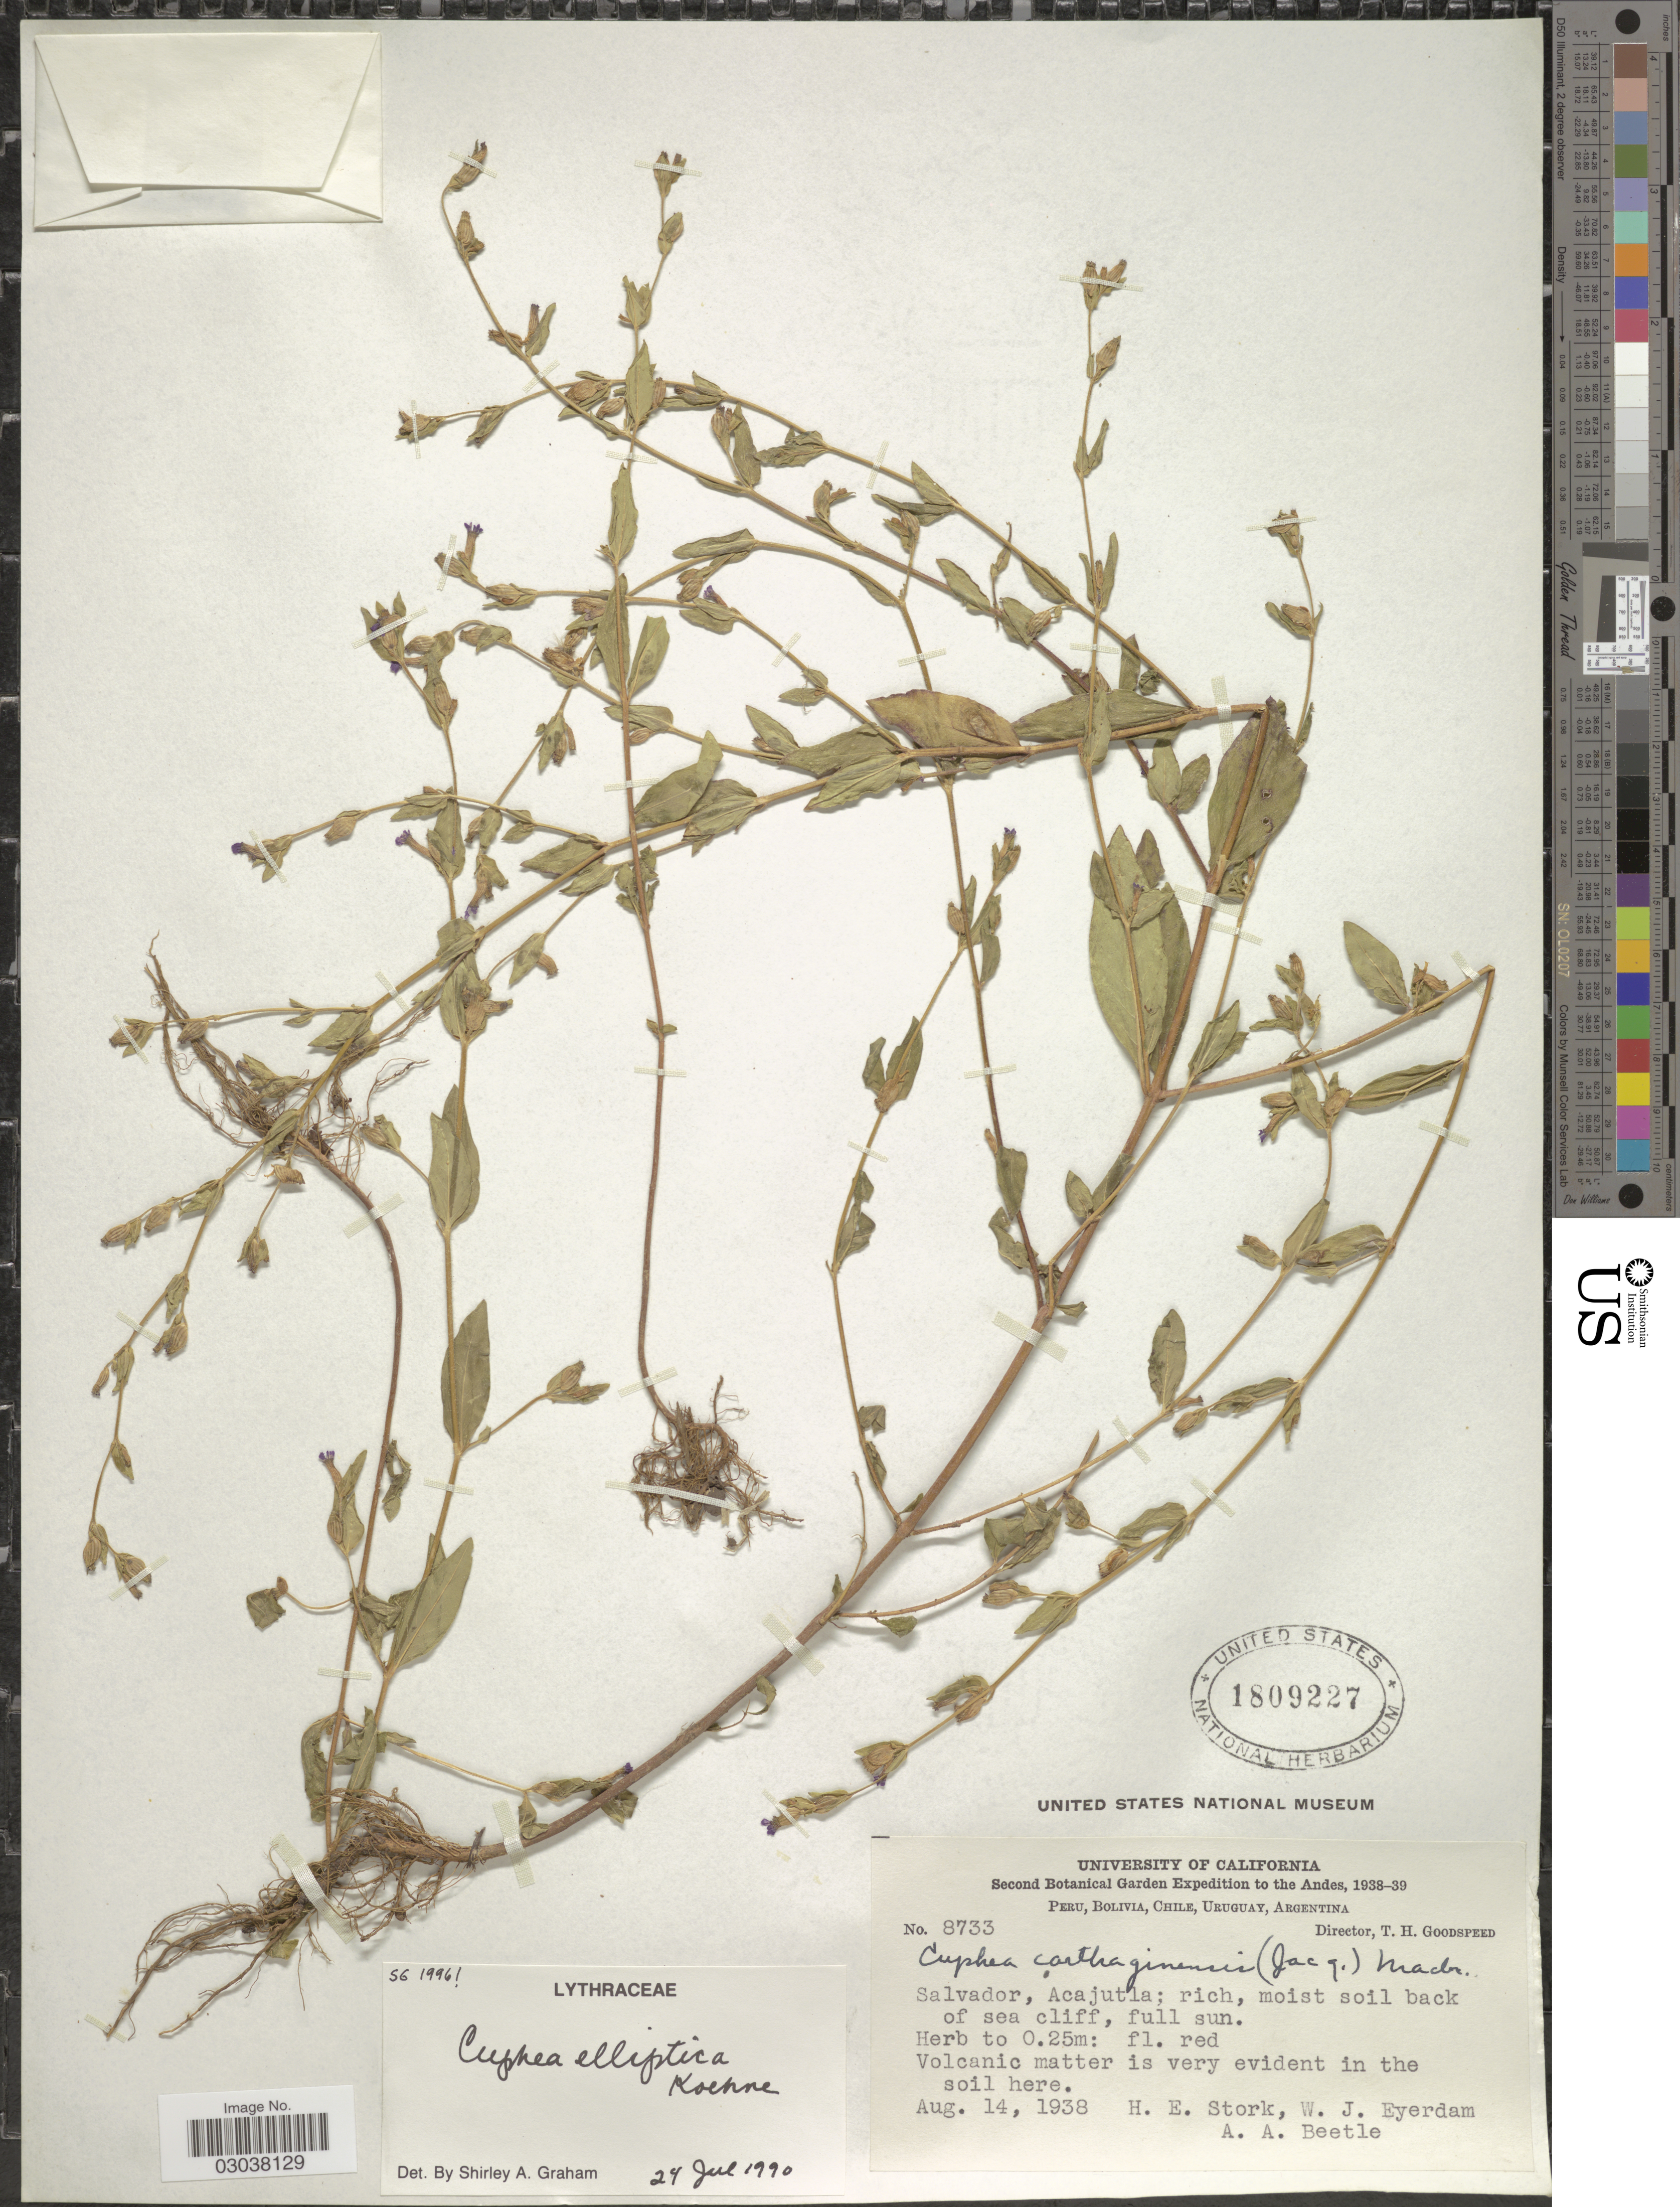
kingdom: Plantae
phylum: Tracheophyta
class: Magnoliopsida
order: Myrtales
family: Lythraceae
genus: Cuphea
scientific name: Cuphea elliptica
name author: Koehne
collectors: H. E. Stork, W. J. Eyerdam & A. A. Beetle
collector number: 8733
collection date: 1938-08-14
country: El Salvador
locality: The Andes. Salvador, Acajutla.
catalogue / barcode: US 1809227